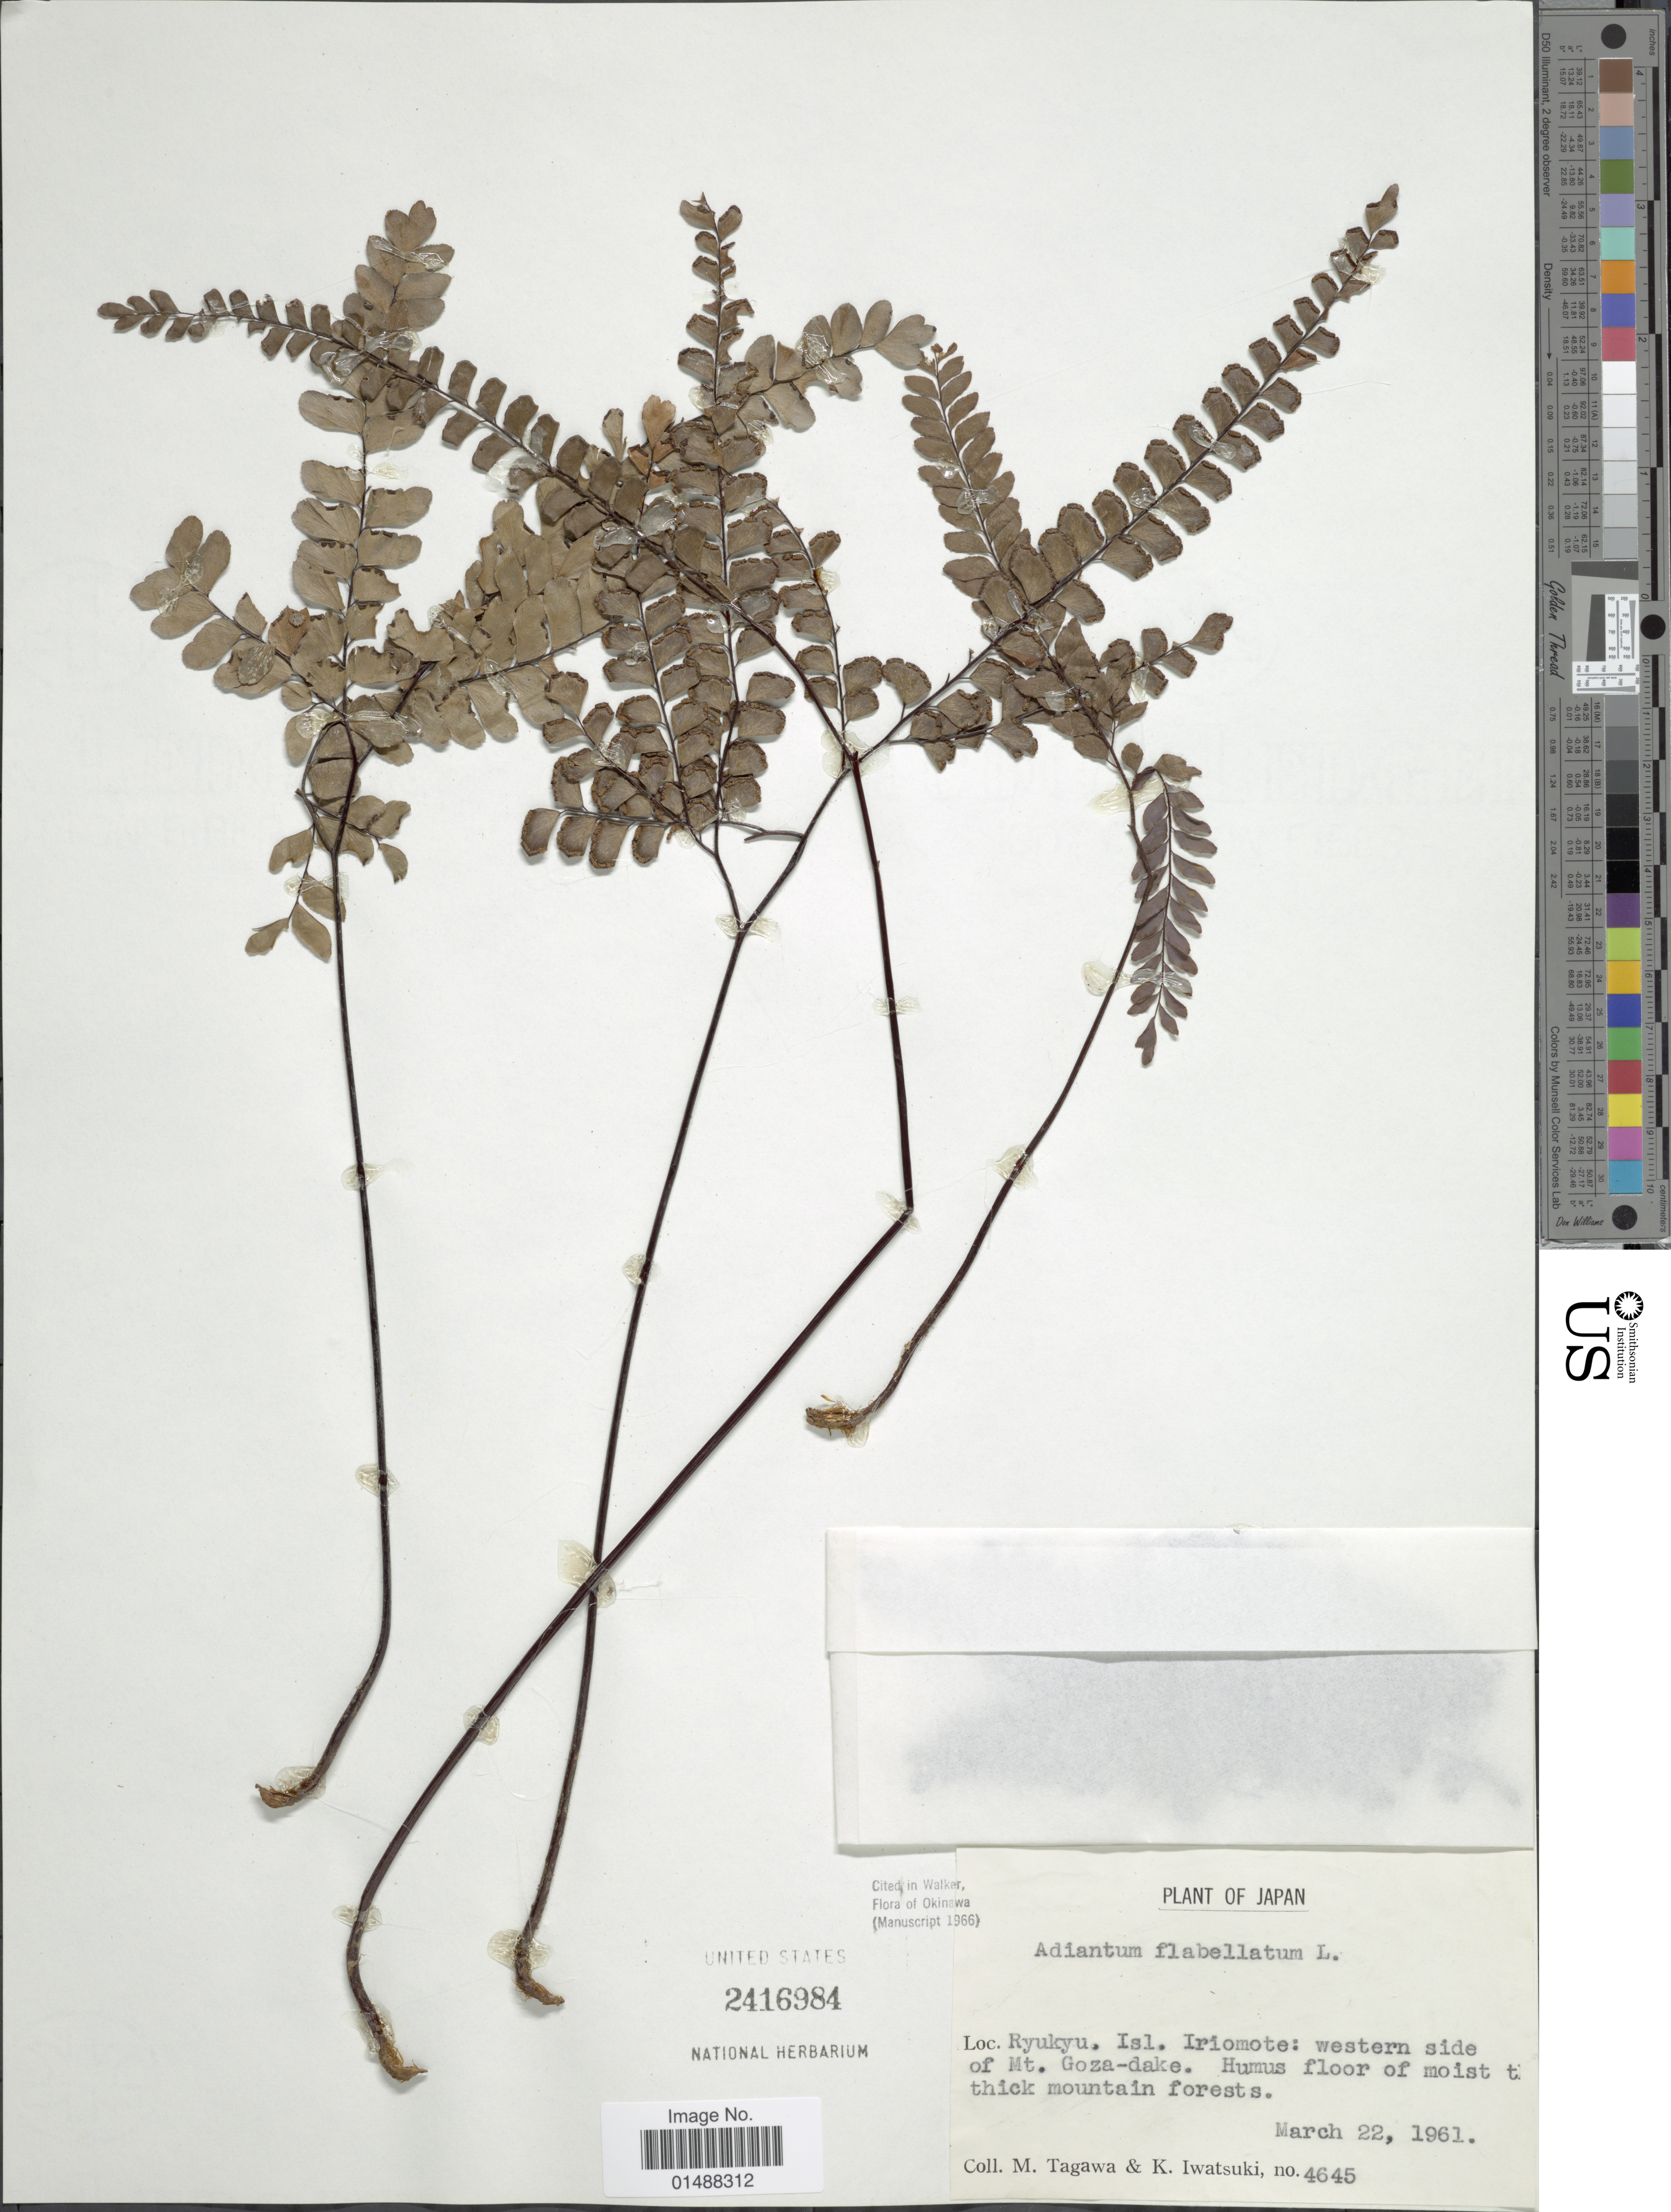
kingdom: Plantae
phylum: Tracheophyta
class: Polypodiopsida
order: Polypodiales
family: Pteridaceae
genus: Adiantum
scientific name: Adiantum flabellulatum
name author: L.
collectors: M. Tagawa & K. Iwatsuki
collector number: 4645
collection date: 1961-03-22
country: Japan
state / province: Okinawa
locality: Japan, Ryukyu. Isl. Iriomote: western side of Mt. Goza-dake.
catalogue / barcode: US 2416984